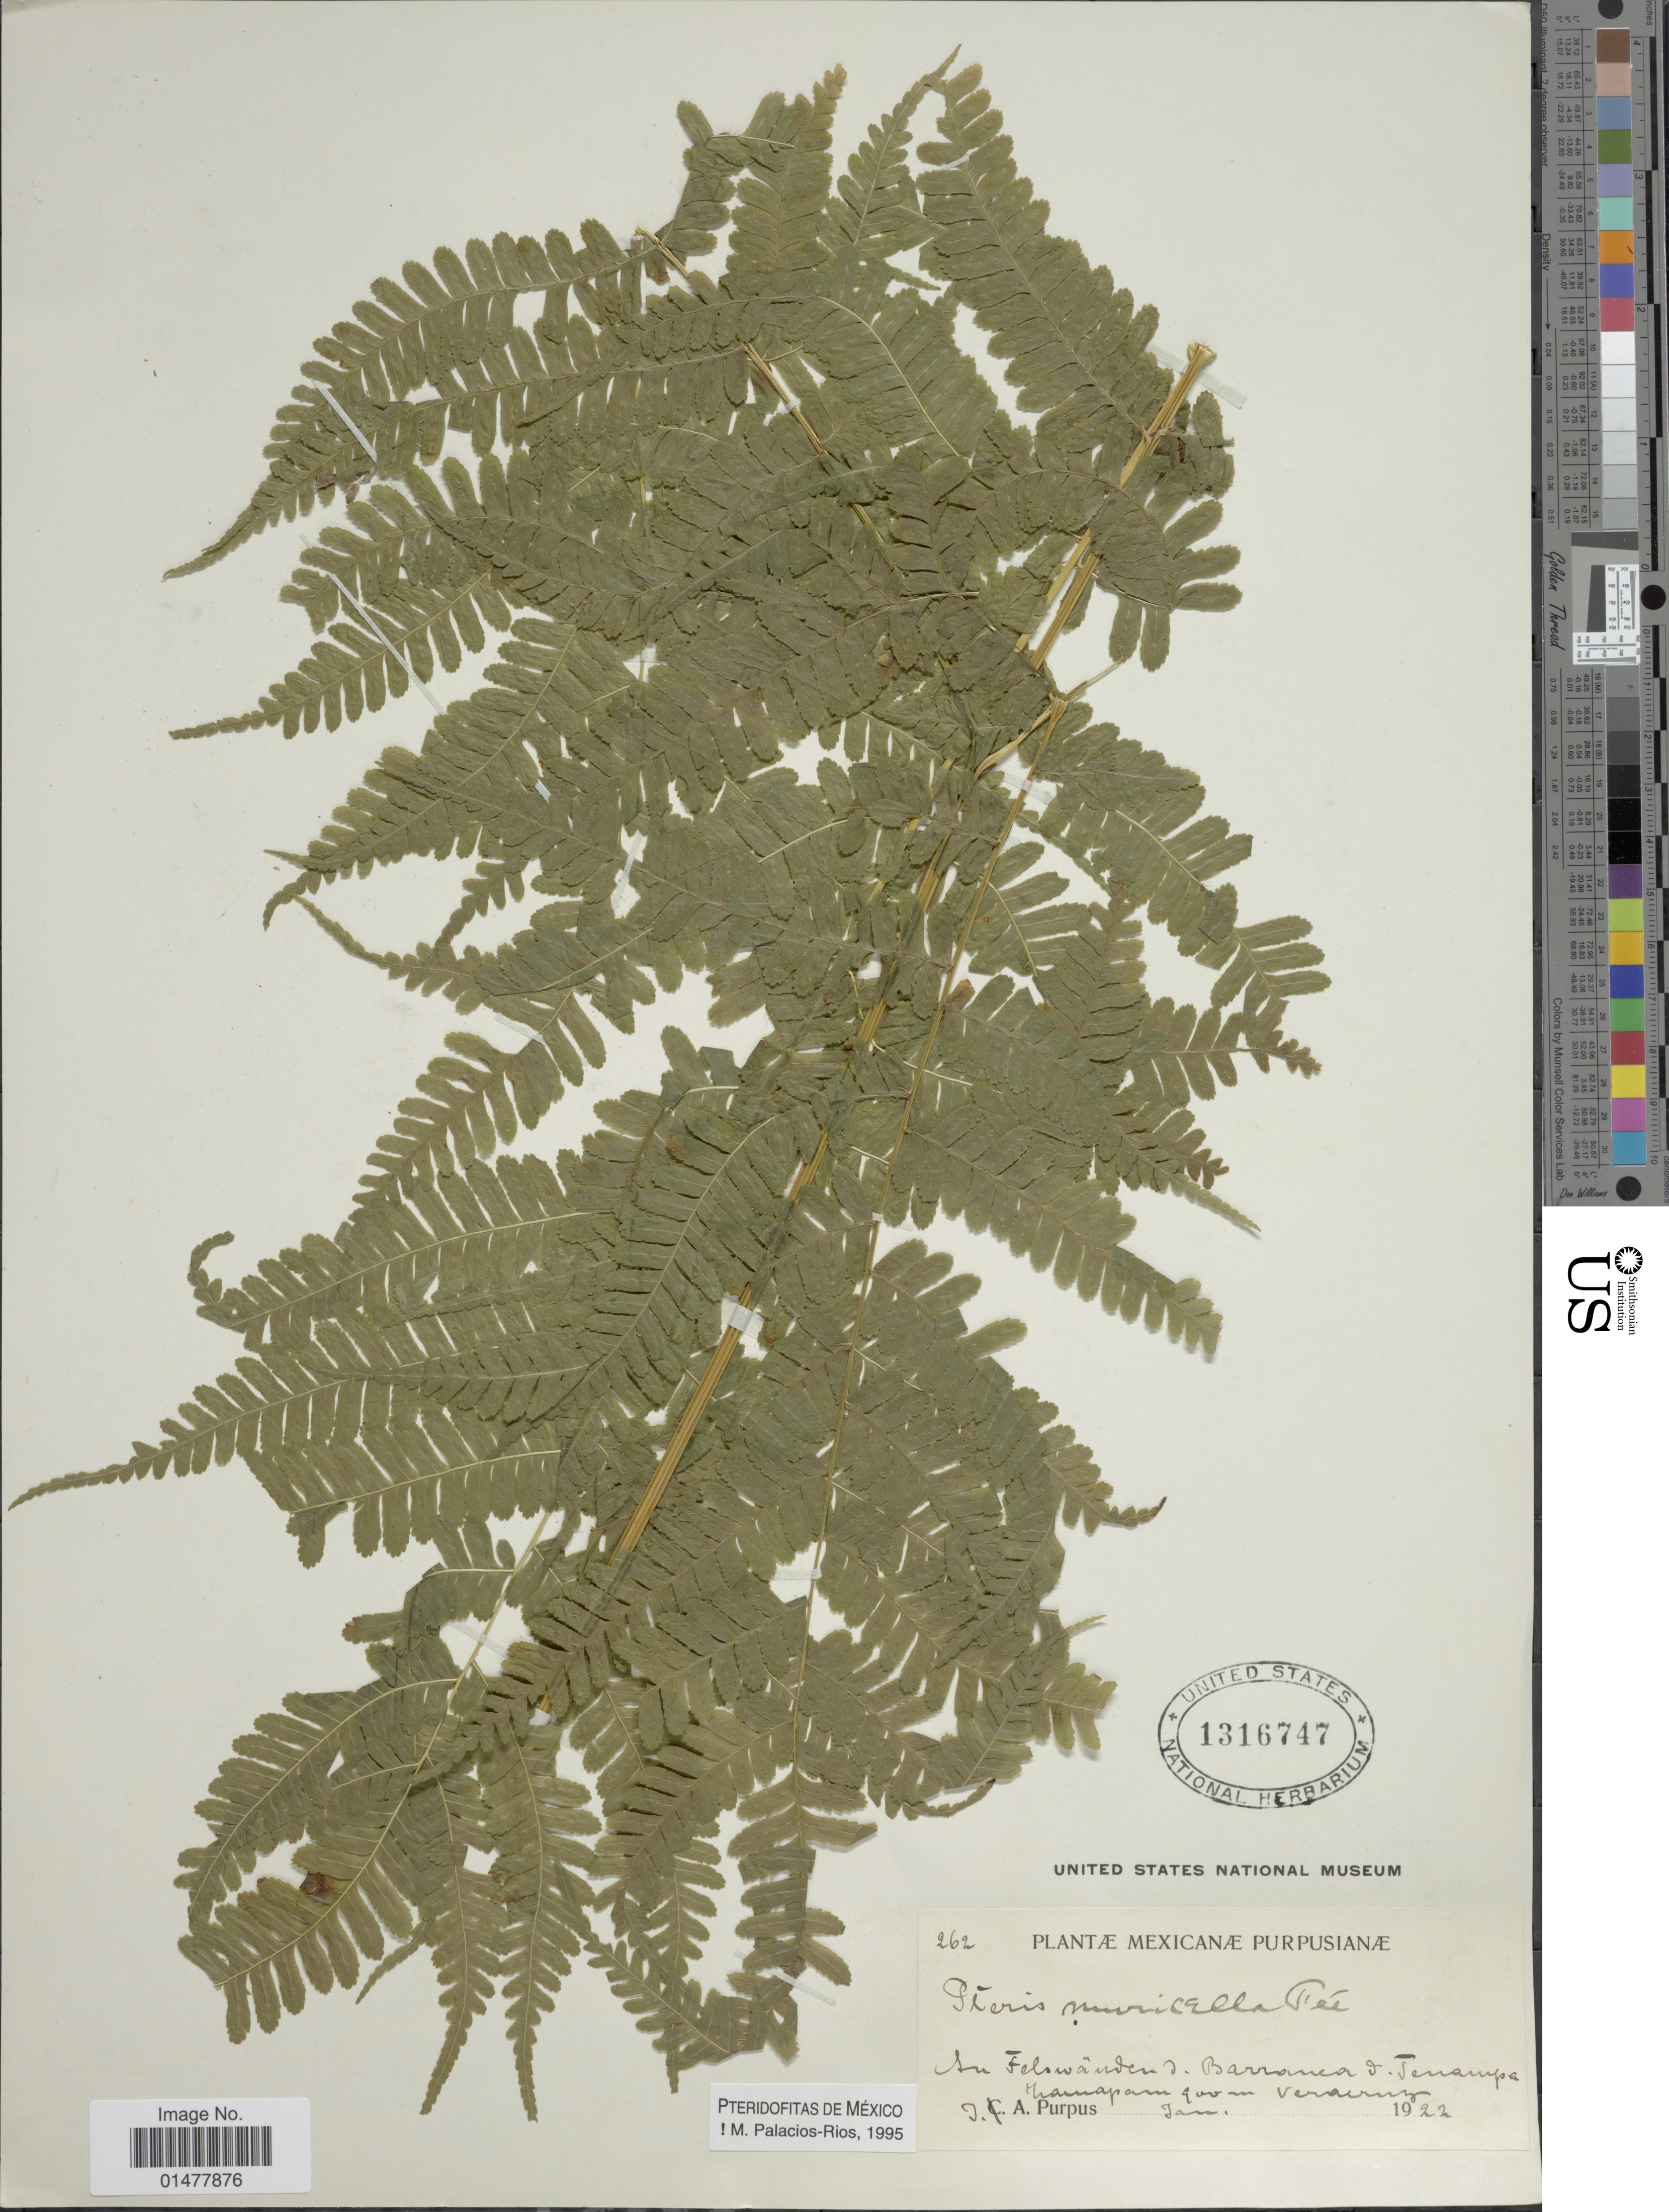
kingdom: Plantae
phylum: Tracheophyta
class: Polypodiopsida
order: Polypodiales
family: Pteridaceae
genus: Pteris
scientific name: Pteris muricella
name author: Fée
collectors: J. A. Purpus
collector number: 262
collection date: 1922-01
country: Mexico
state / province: Veracruz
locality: Plantae Mexicanae, Au felsenden d. Barranco Tenampa Zacuapan , Vera Cruz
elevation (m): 900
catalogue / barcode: US 1316747